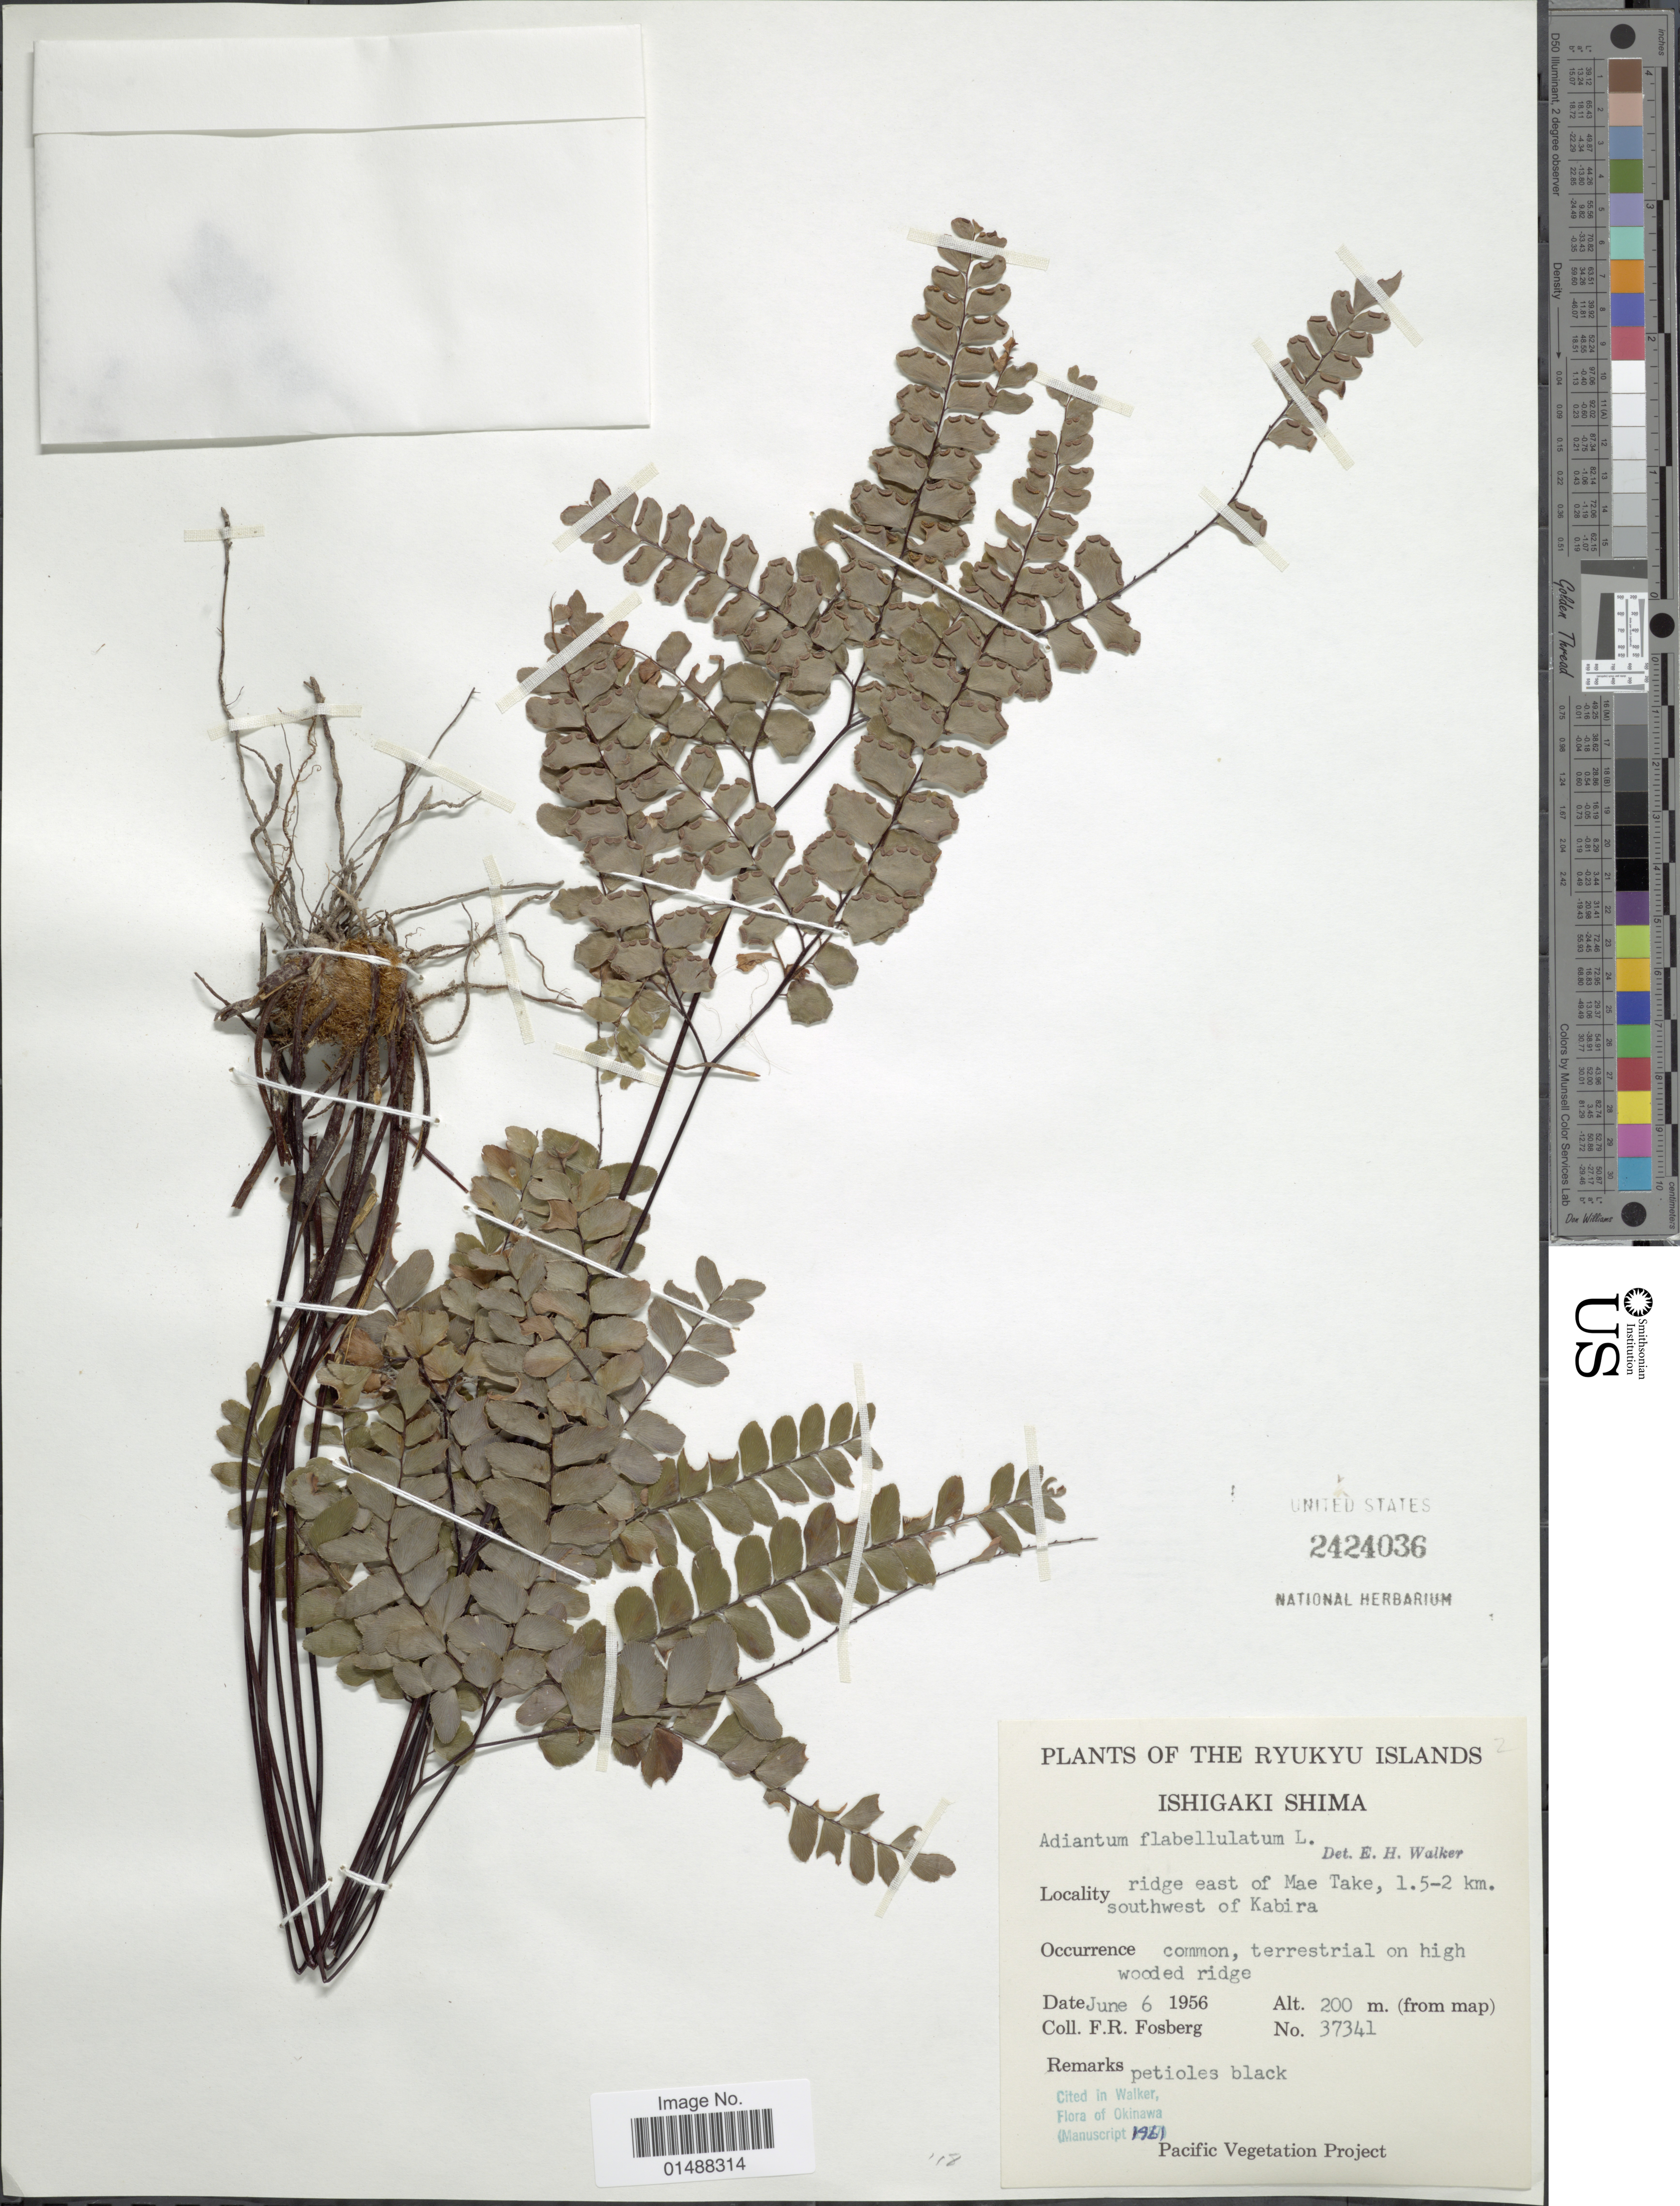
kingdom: Plantae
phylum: Tracheophyta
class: Polypodiopsida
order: Polypodiales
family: Pteridaceae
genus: Adiantum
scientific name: Adiantum flabellulatum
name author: L.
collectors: F. R. Fosberg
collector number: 37341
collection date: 1956-06-06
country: Japan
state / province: Okinawa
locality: Ryukyu Islands, Ishigaki Shima, ridge east of Mae Take, 1.5-2 km. souhwest of Kabira.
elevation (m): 200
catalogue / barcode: US 2424036